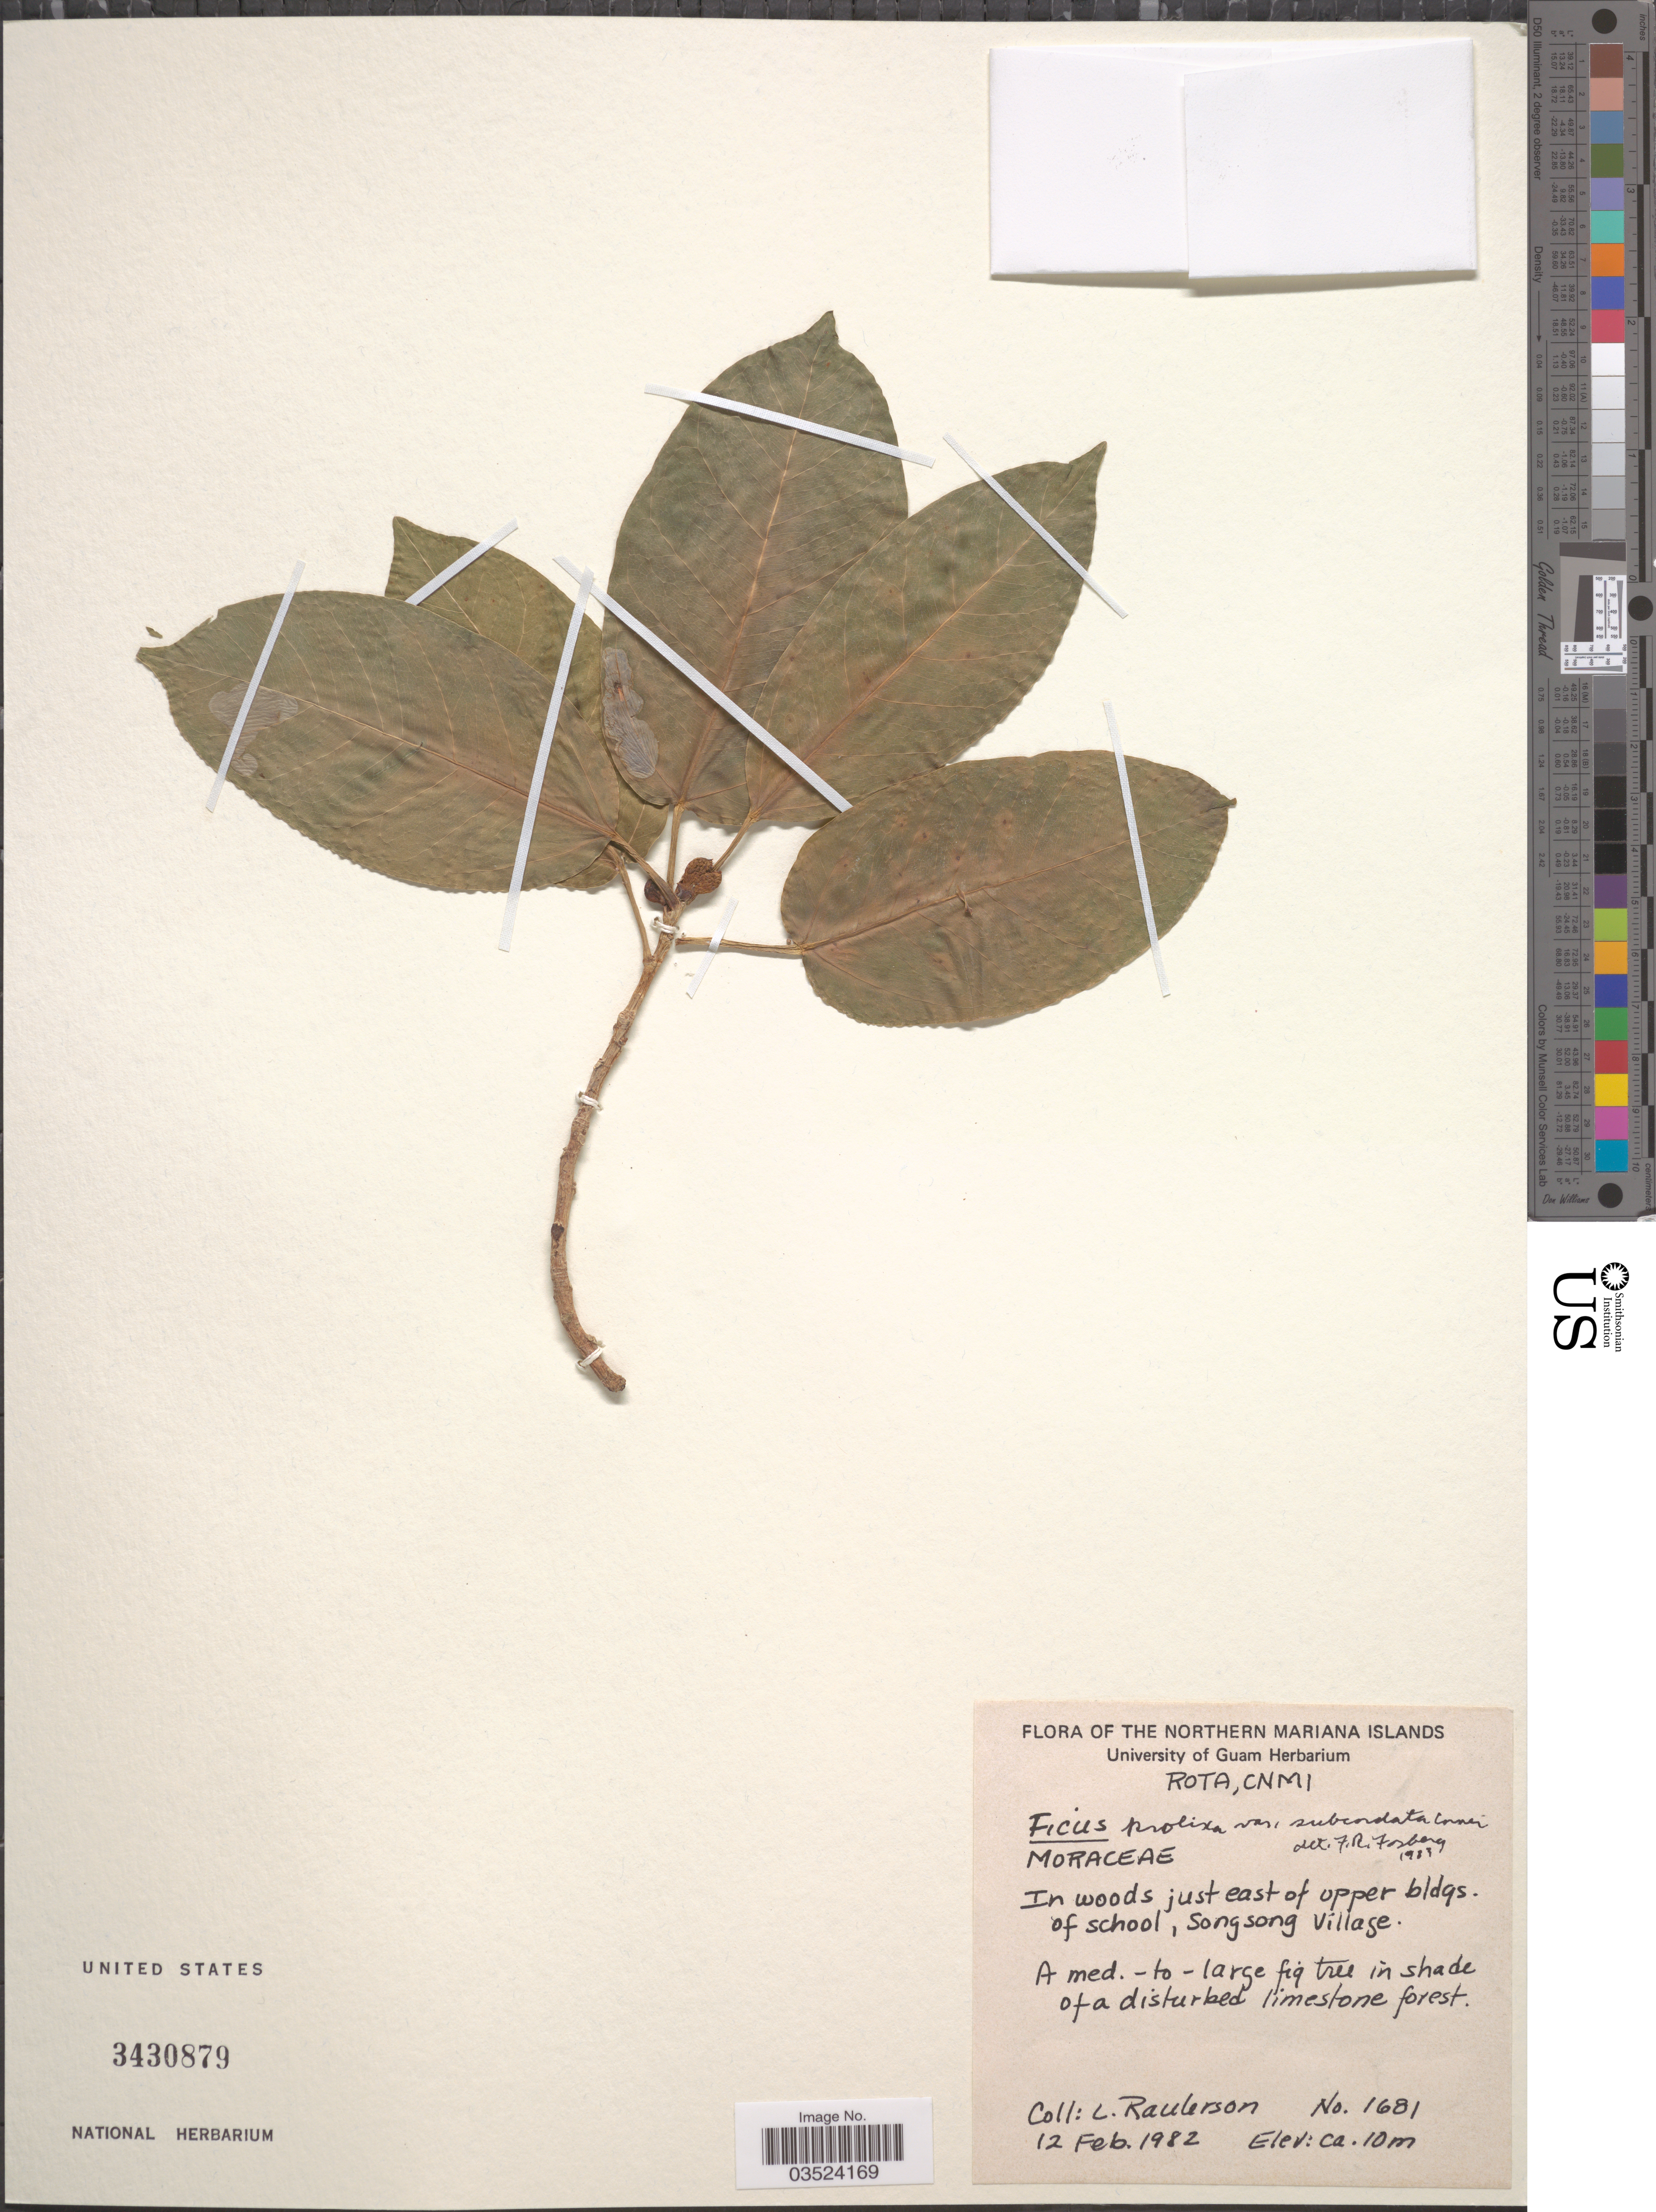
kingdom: Plantae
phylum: Tracheophyta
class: Magnoliopsida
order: Rosales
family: Moraceae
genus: Ficus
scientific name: Ficus prolixa var. subcordata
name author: Corner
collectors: L. Raulerson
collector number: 1681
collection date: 1982-02-12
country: Northern Mariana Islands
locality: Rota, CNMI. In woods just east of upper bldqs. of school, Songsong Village.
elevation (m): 10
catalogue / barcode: US 3430879